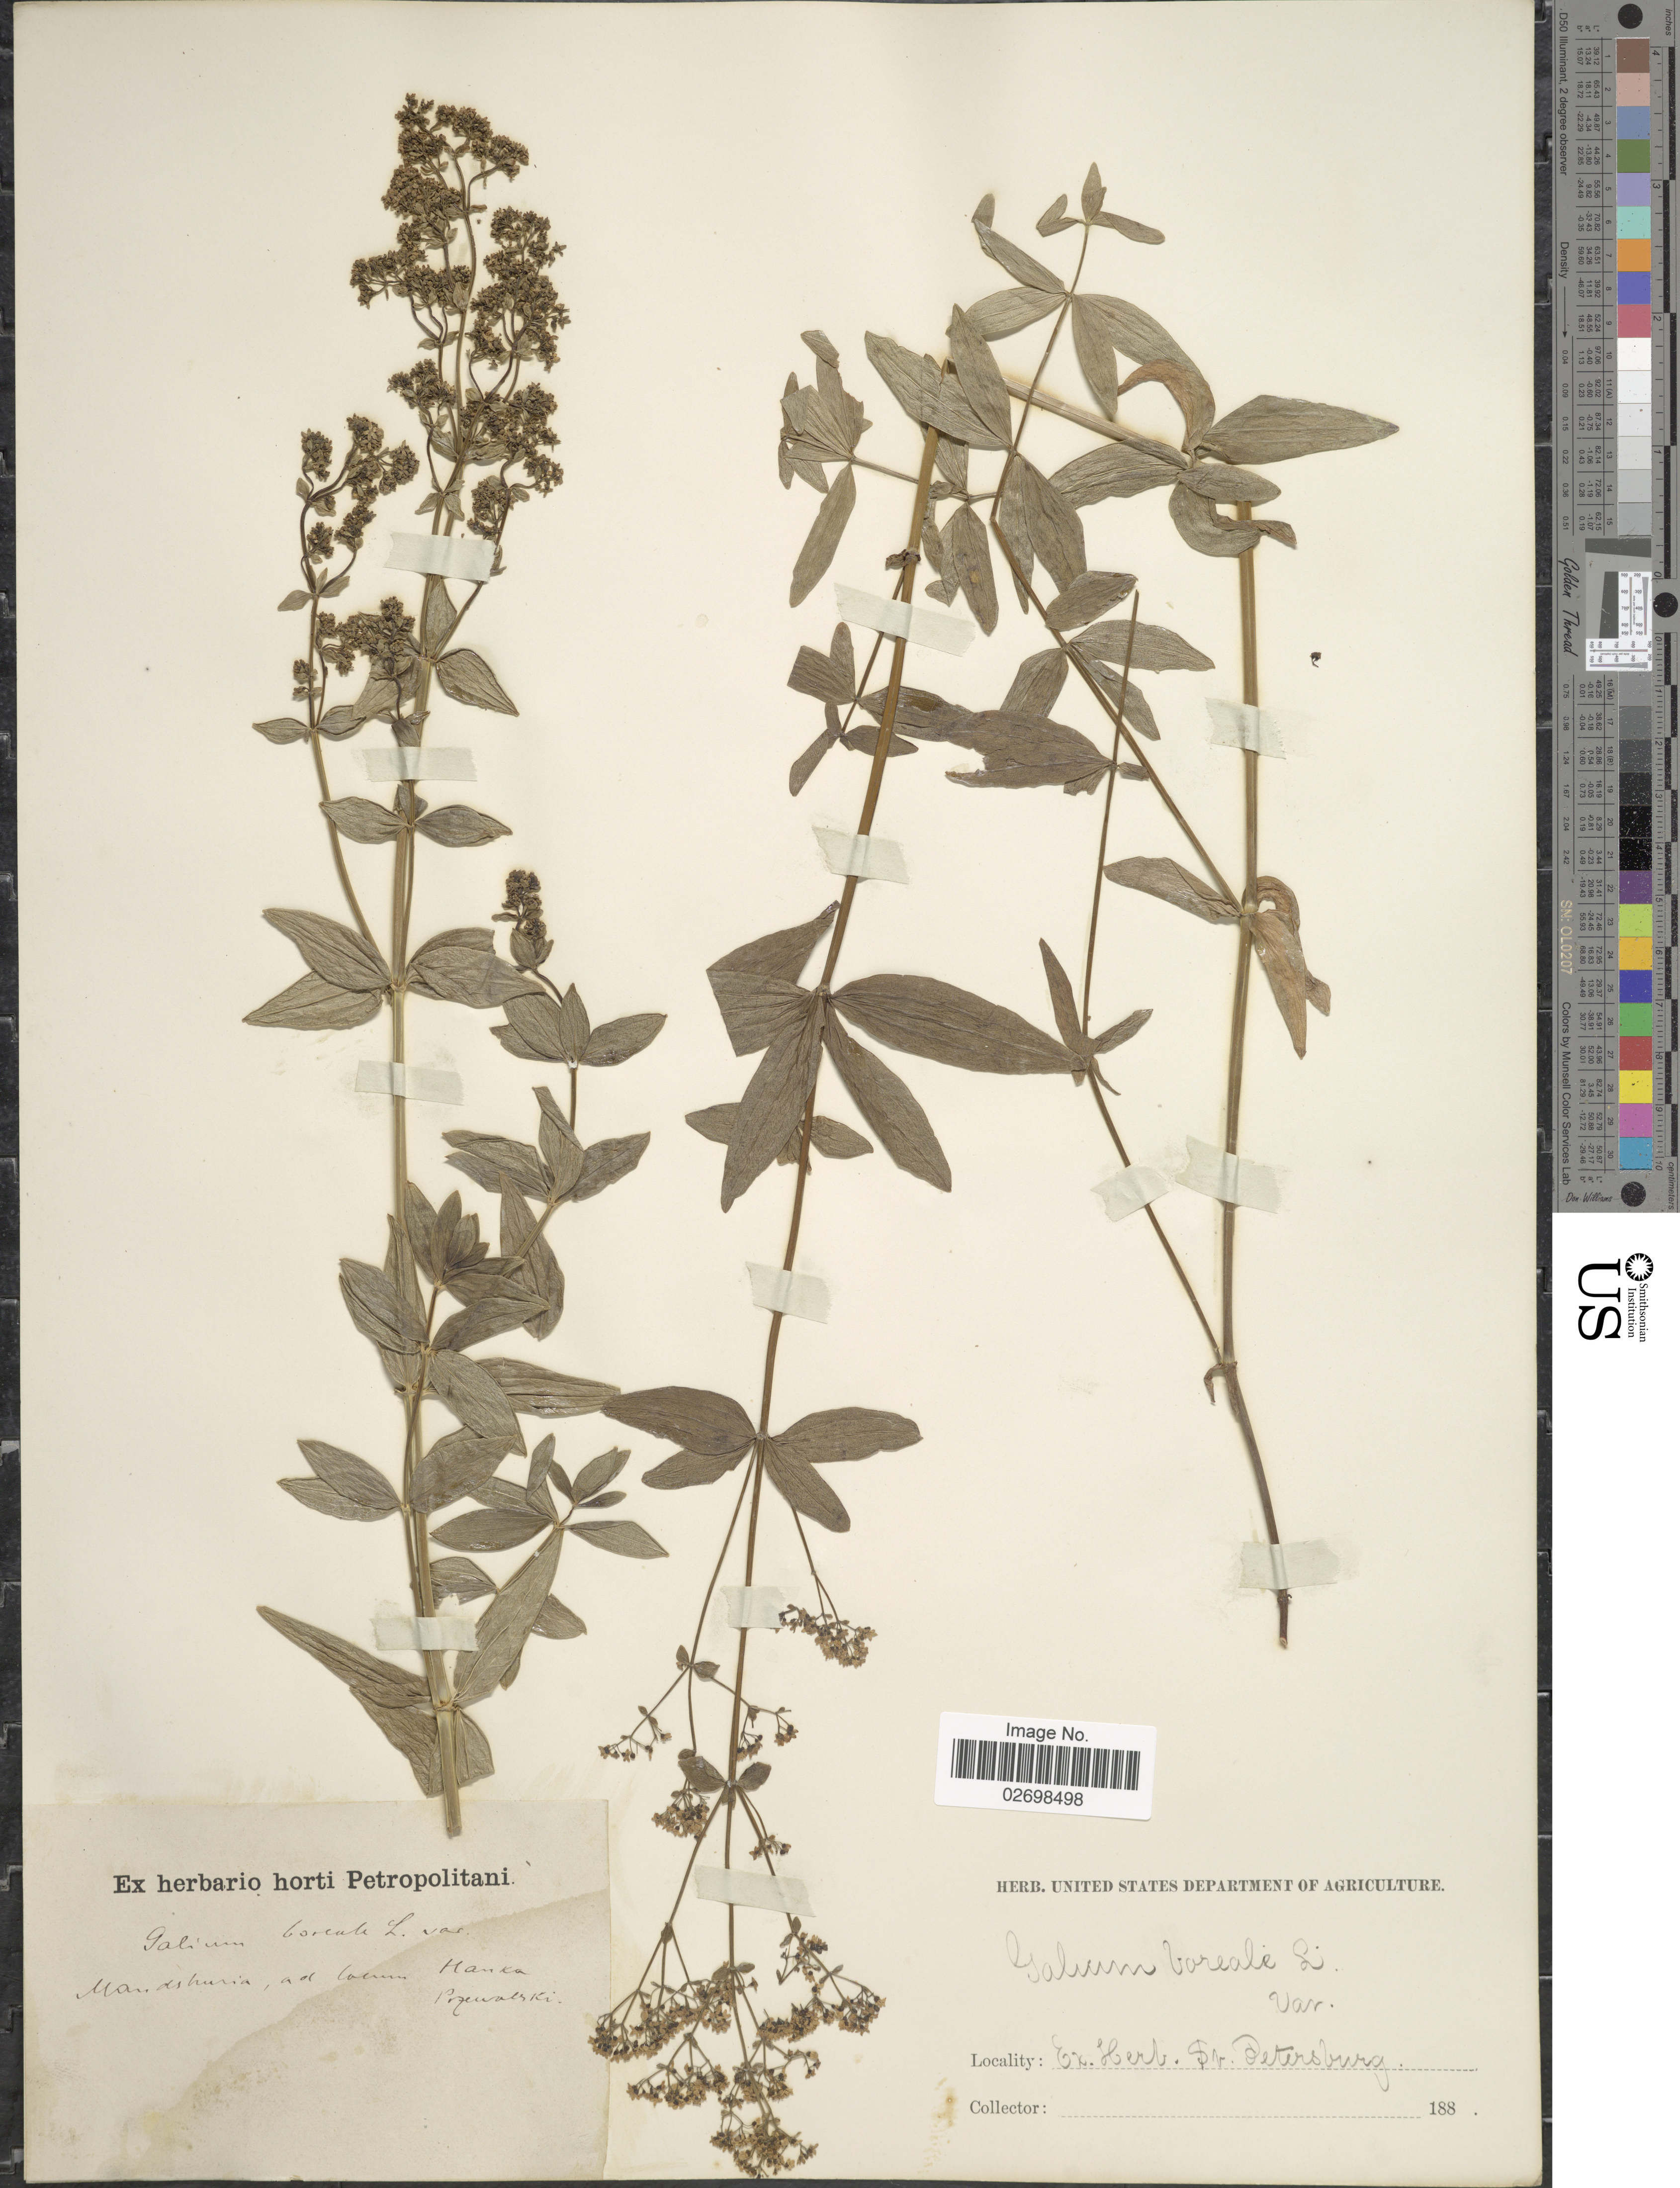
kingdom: Plantae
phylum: Tracheophyta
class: Magnoliopsida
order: Gentianales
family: Rubiaceae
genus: Galium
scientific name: Galium boreale L.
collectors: ex herb. Mus. St. Petersburg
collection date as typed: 188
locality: Mandishuria, ad locum Hanca Pseuleski [interpreted]